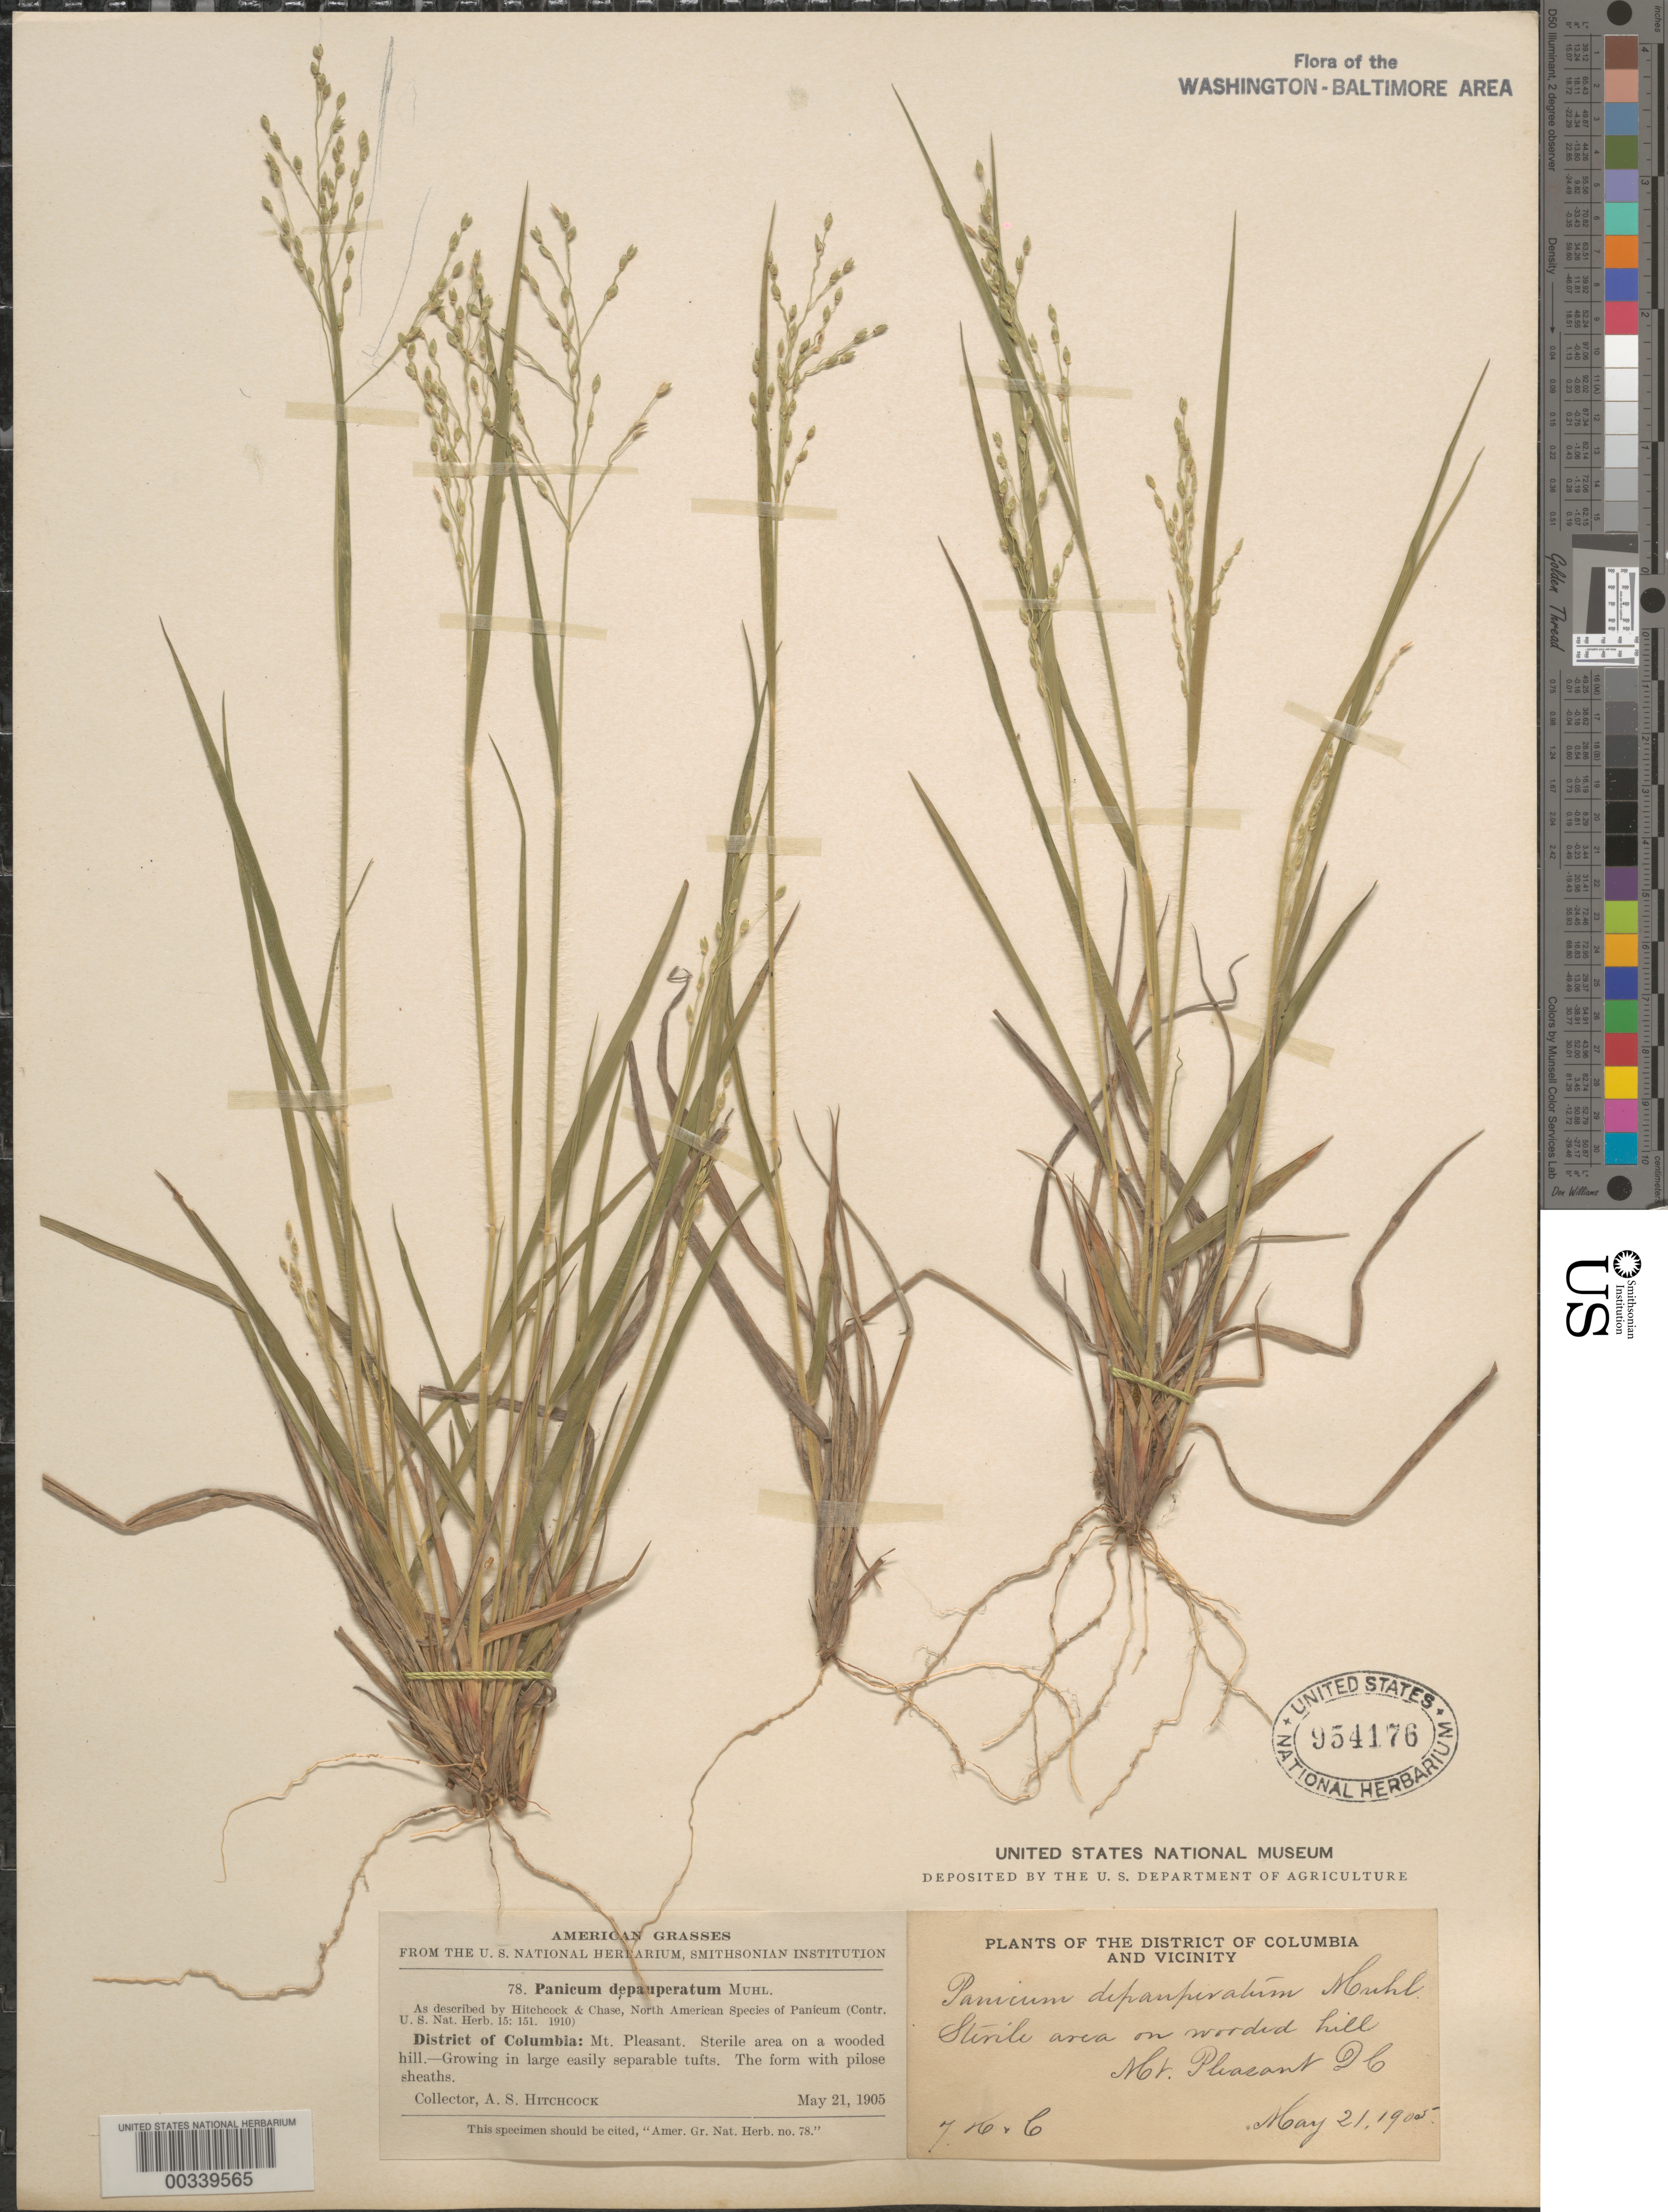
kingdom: Plantae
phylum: Tracheophyta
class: Liliopsida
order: Poales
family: Poaceae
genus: Dichanthelium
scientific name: Dichanthelium depauperatum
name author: (Muhl.) Gould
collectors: A. S. Hitchcock & A. Chase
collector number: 78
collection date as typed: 21 May 1905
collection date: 1905-05-21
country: United States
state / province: District of Columbia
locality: Mount Pleasant Rock Creek Park and Vicinity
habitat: Sterile area on a wooded hill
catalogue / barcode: US 954176